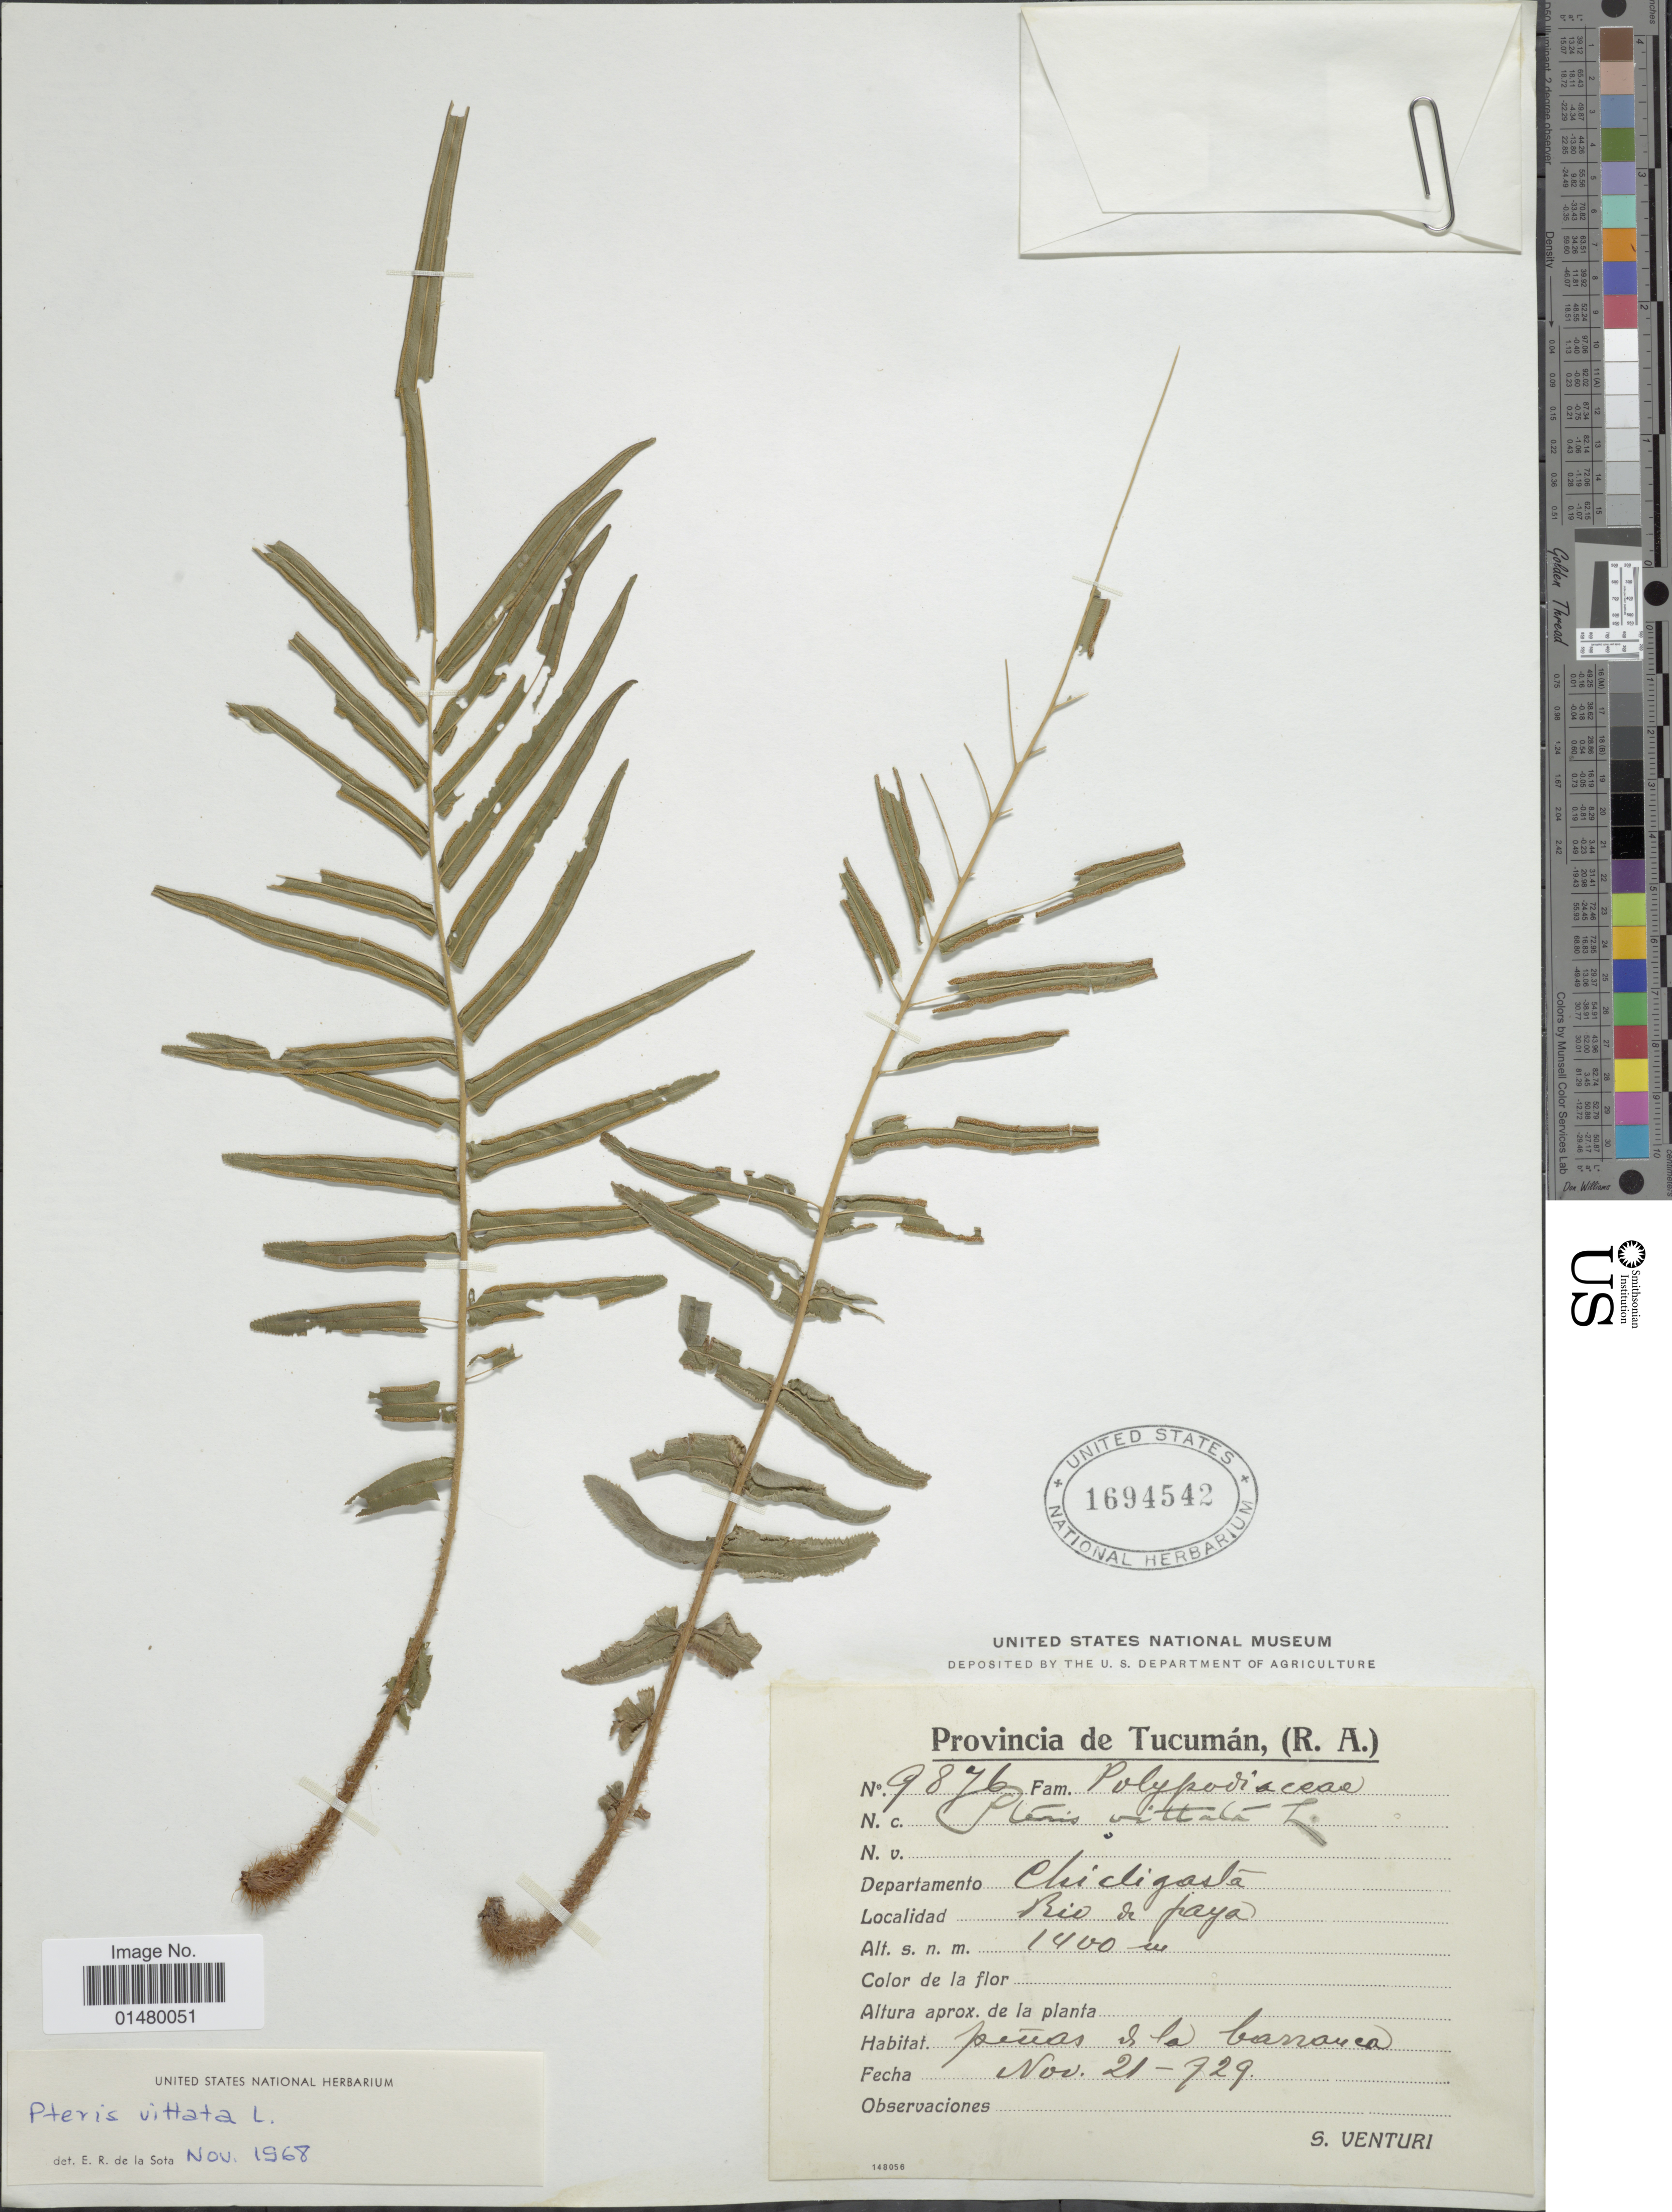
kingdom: Plantae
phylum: Tracheophyta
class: Polypodiopsida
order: Polypodiales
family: Pteridaceae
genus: Pteris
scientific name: Pteris vittata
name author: L.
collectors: S. Venturi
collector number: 9876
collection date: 1929-11-21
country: Argentina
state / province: Tucuman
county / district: Chicligasta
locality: Rio de Playa.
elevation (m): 1400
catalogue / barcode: US 1694542